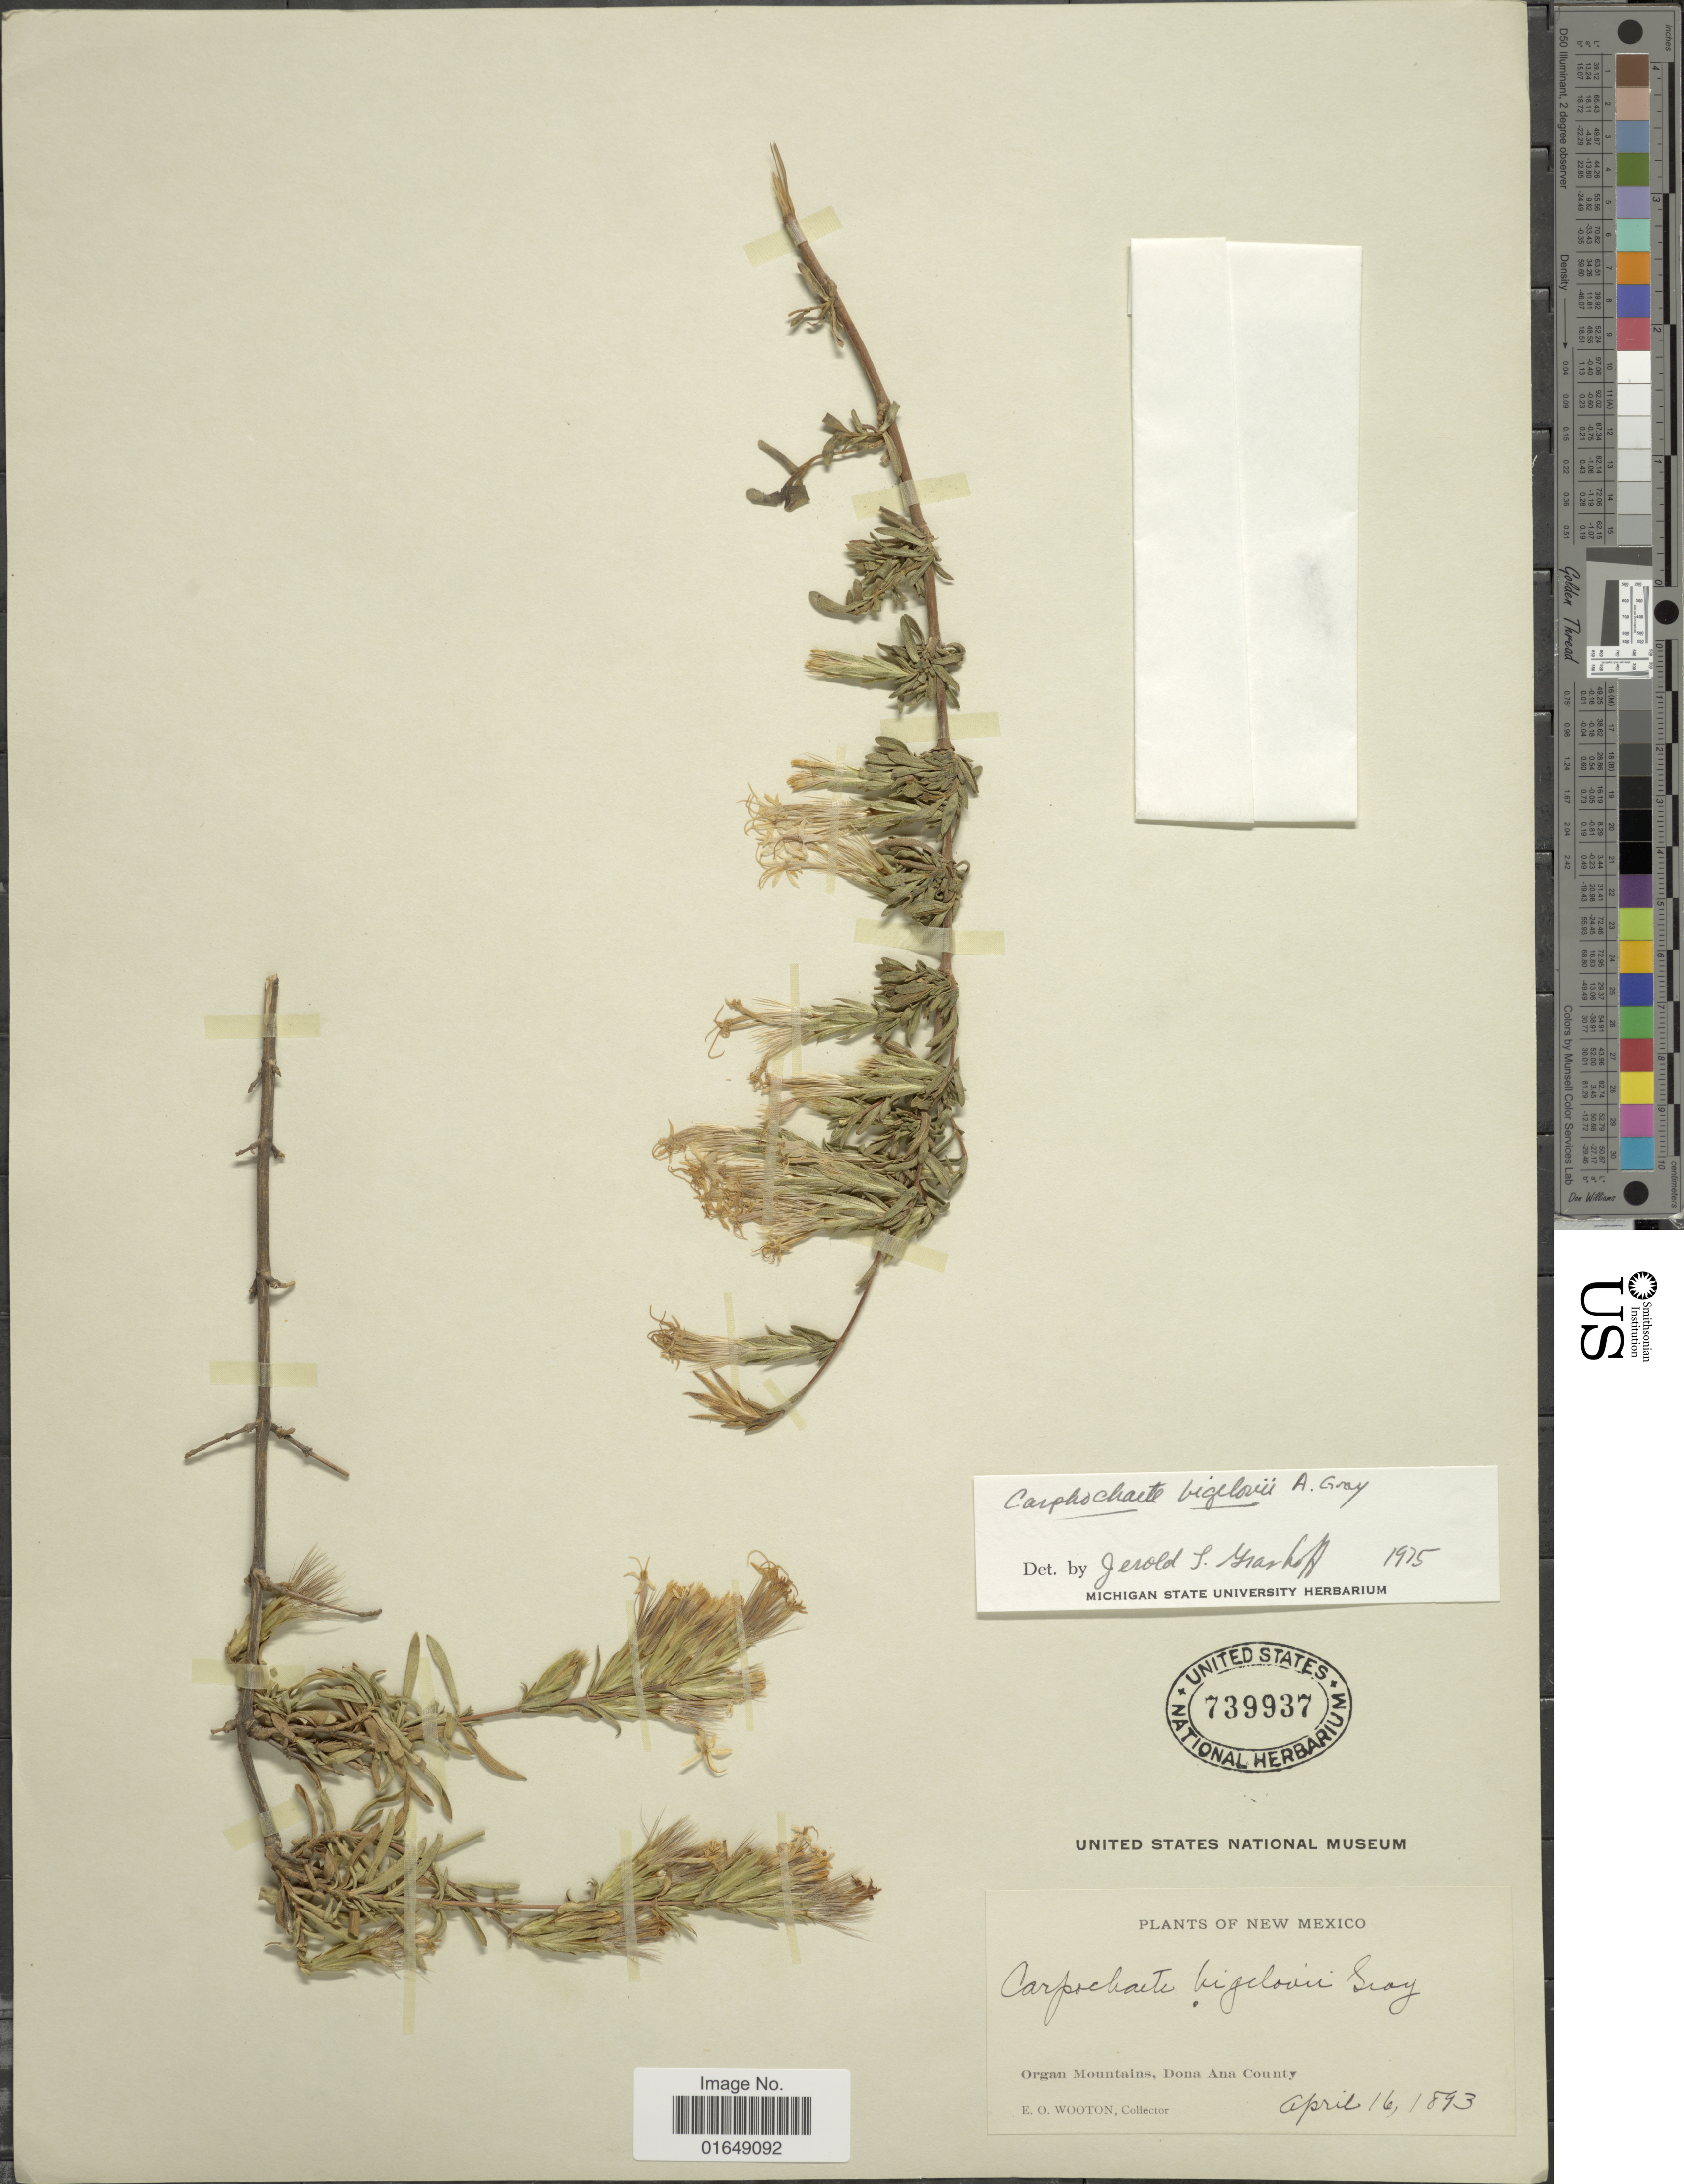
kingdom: Plantae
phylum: Tracheophyta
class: Magnoliopsida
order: Asterales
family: Asteraceae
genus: Carphochaete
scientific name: Carphochaete bigelovii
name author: A. Gray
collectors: E. O. Wooton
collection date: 1893-04-16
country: United States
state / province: New Mexico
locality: Organ Mountains, Dona Ana County.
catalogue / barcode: US 739937